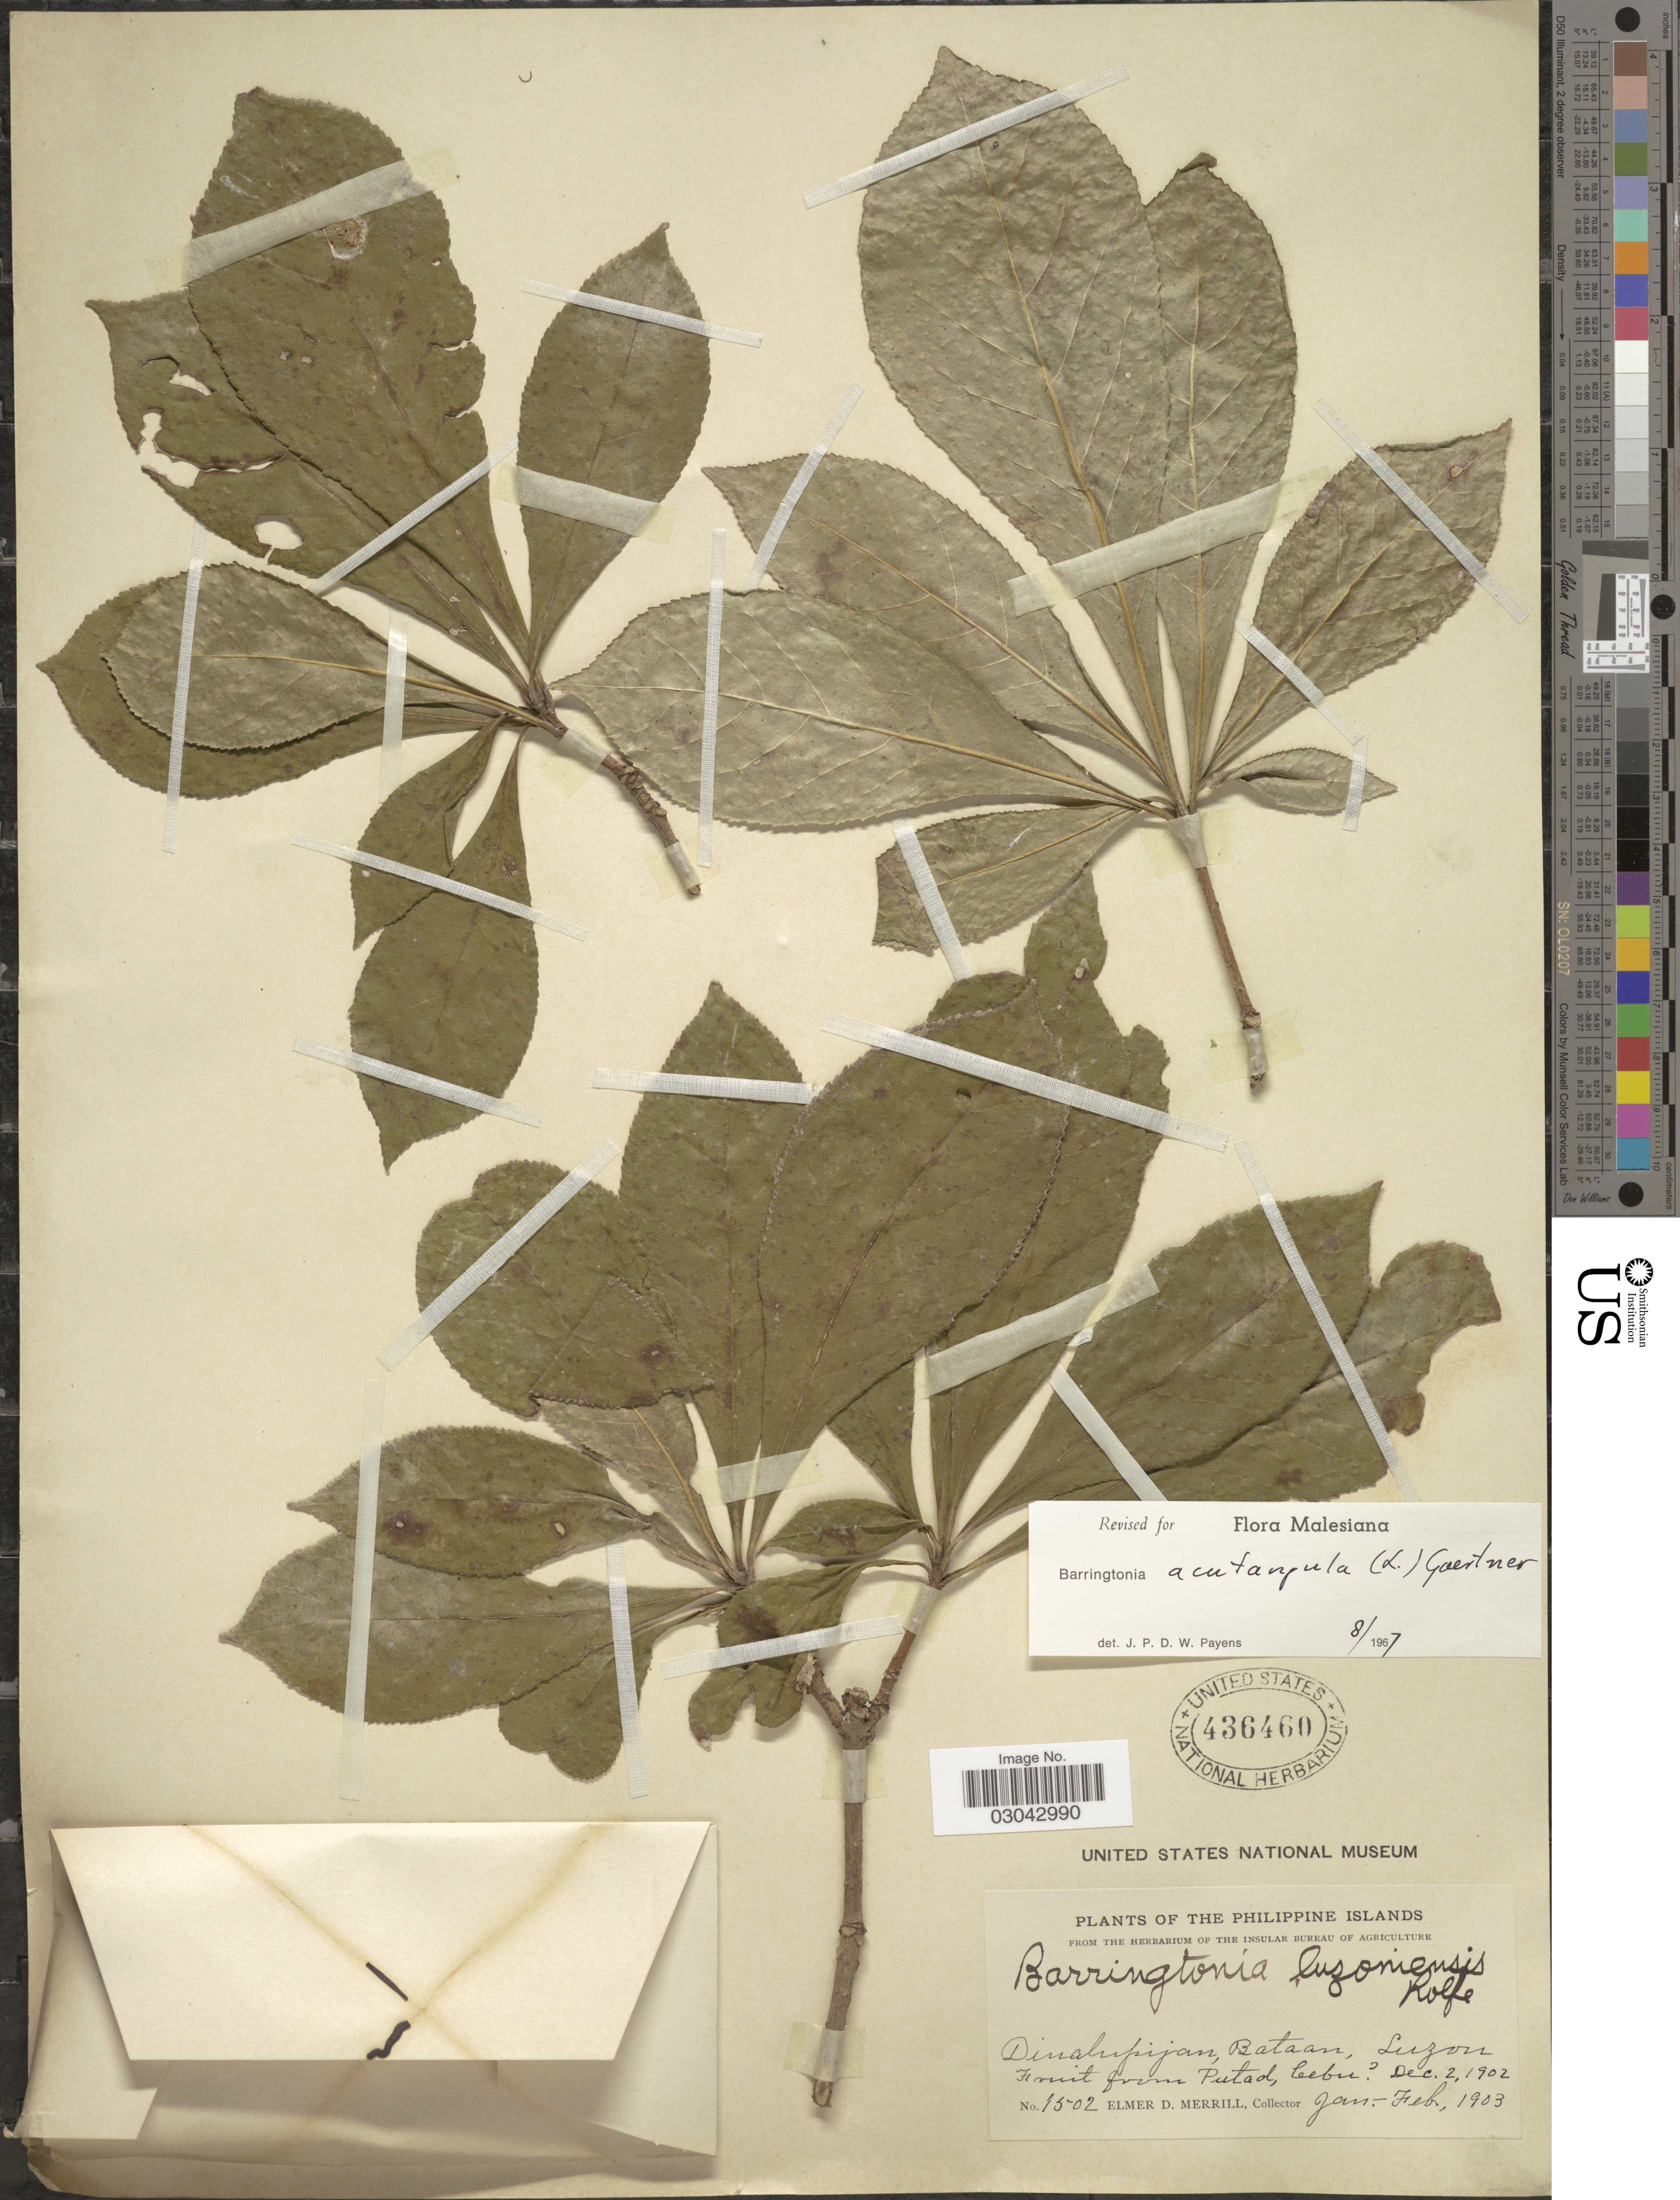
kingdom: Plantae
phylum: Tracheophyta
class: Magnoliopsida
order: Ericales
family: Lecythidaceae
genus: Barringtonia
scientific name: Barringtonia acutangula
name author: (L.) Gaertn.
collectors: E. D. Merrill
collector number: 1502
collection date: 1903-01/1903-02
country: Philippines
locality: Dinalupijan, Bataan, Luzon.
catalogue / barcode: US 436460